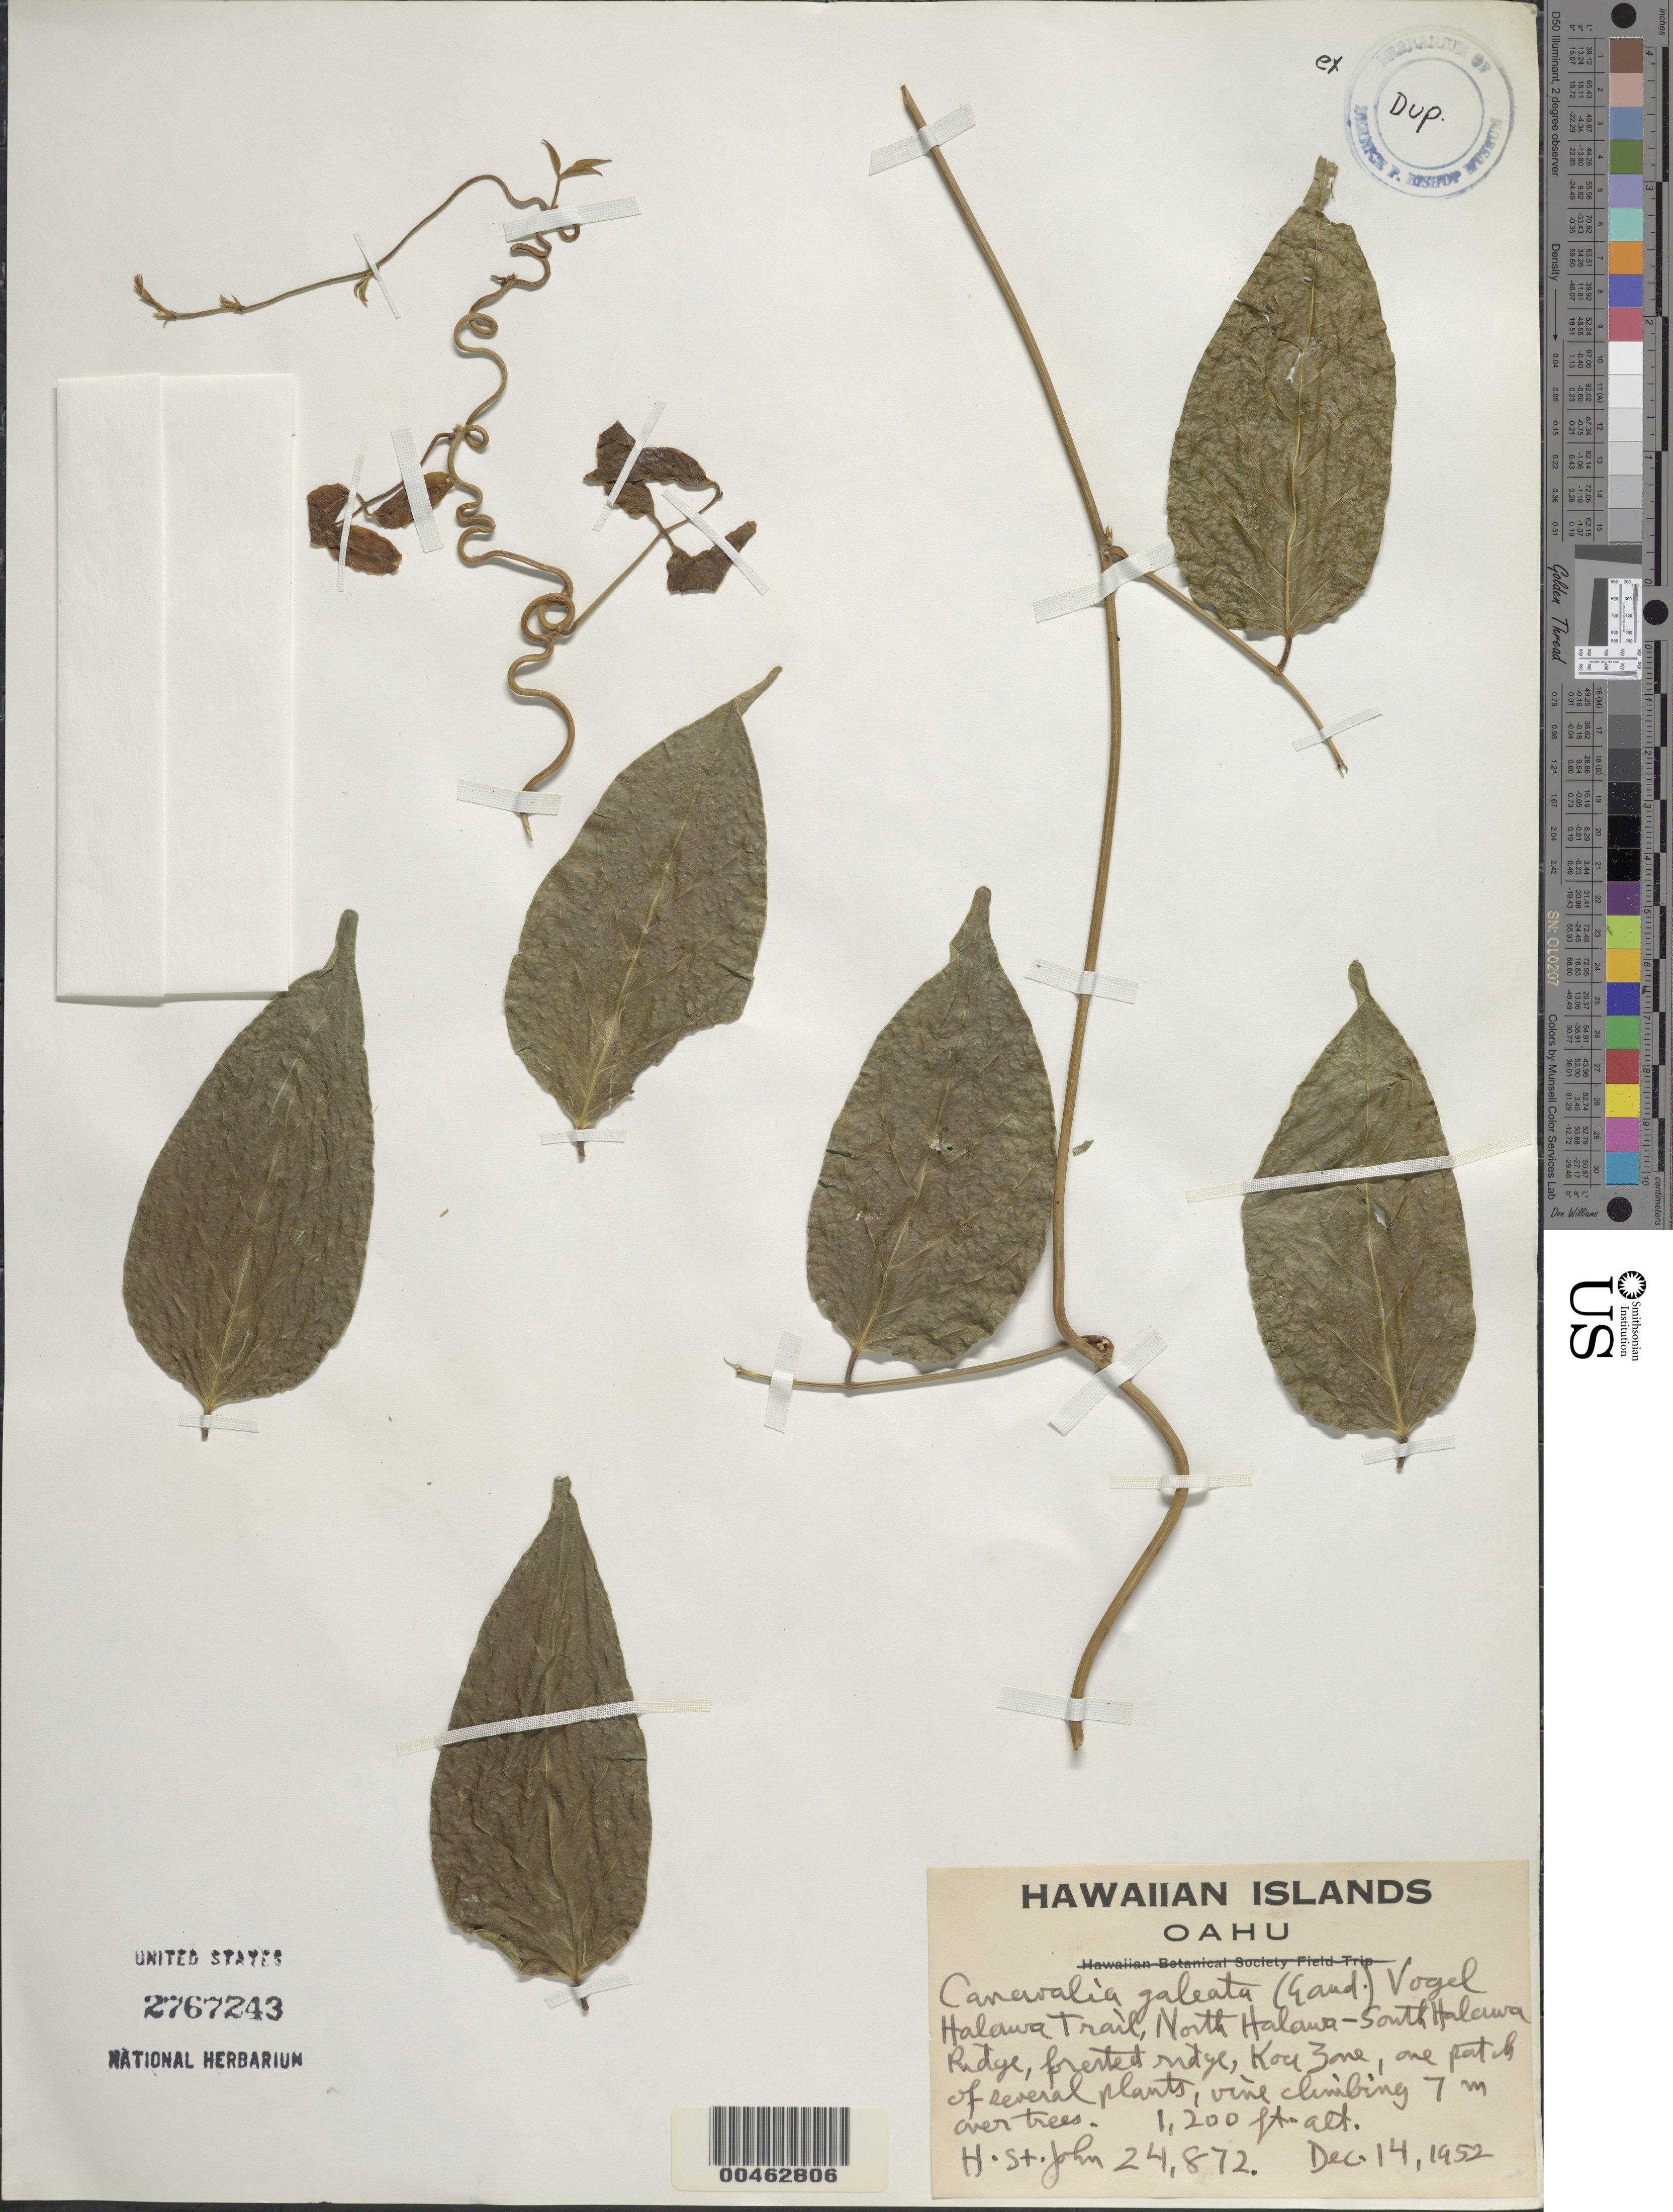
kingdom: Plantae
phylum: Tracheophyta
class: Magnoliopsida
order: Fabales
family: Fabaceae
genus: Canavalia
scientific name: Canavalia galeata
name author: Gaudich.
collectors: H. St. John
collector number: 24872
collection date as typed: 14 Dec 1952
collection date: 1952-12-14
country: United States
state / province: Hawaii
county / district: Honolulu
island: Oahu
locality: Halawa Trail, N Halawa-S Halawa Ridge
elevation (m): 366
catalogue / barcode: US 2767243